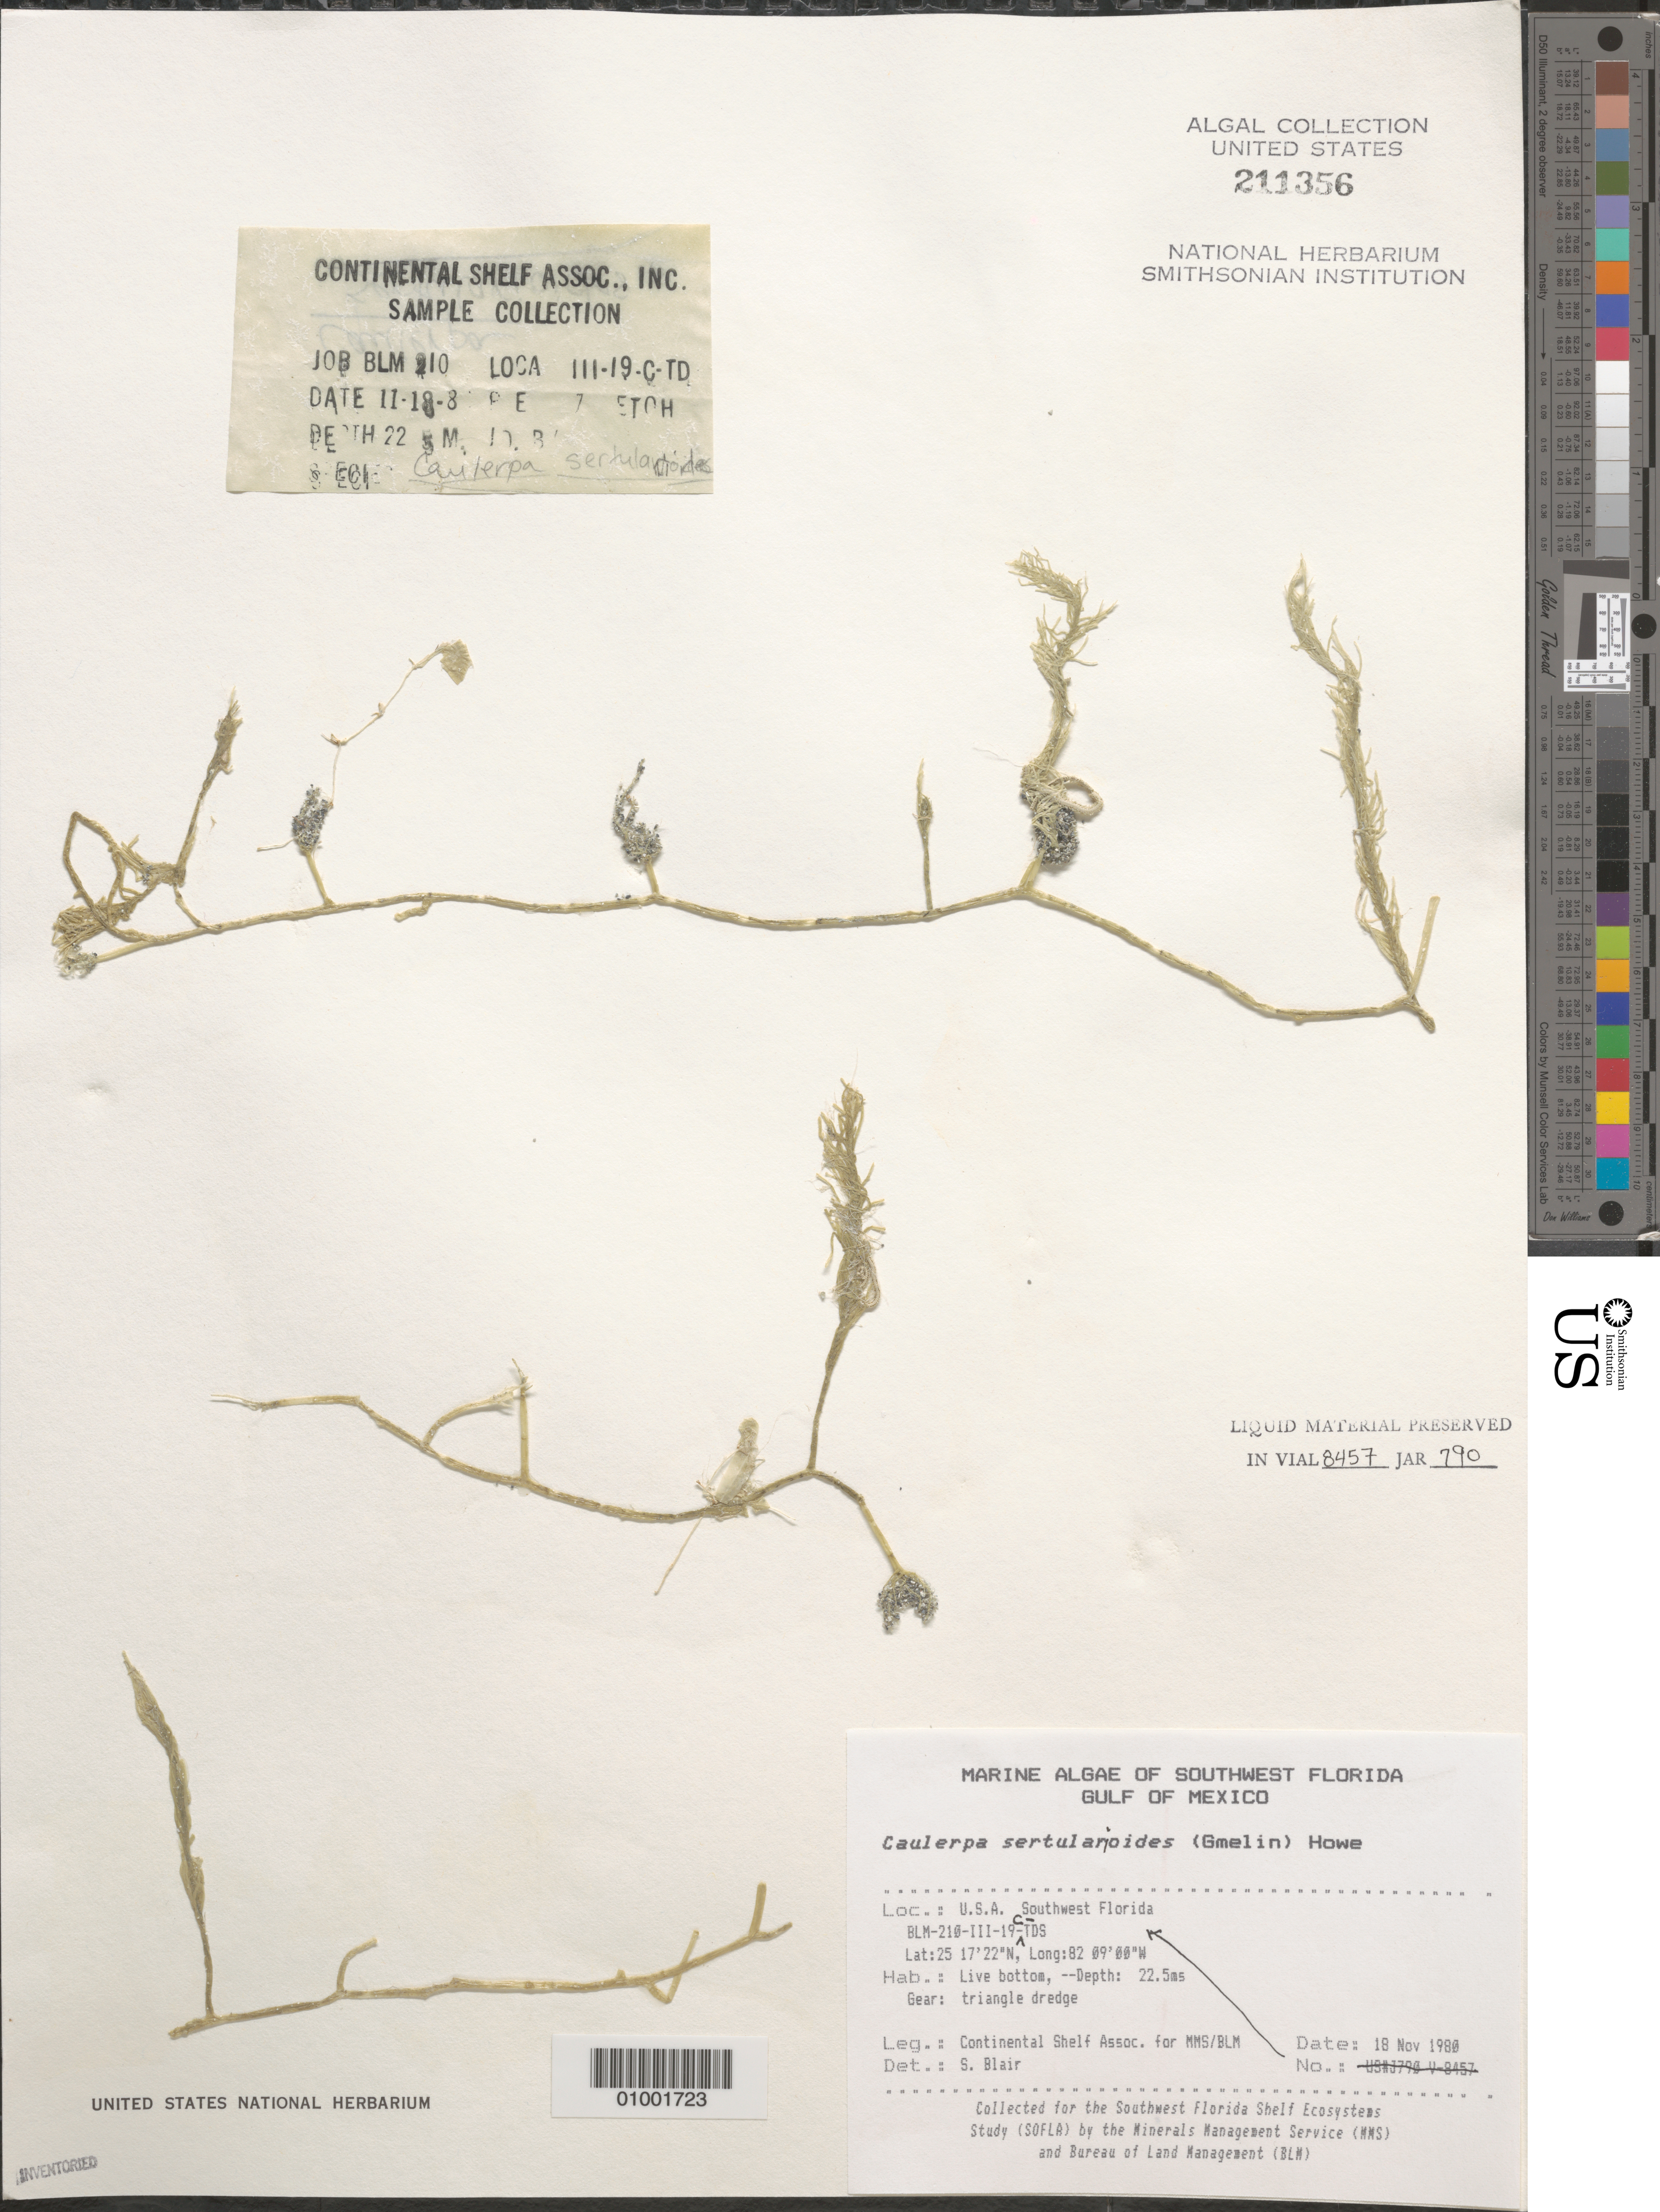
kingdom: Plantae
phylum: Chlorophyta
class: Ulvophyceae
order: Bryopsidales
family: Caulerpaceae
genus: Caulerpa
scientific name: Caulerpa sertularioides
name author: (S.G. Gmel.) M. Howe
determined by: Blair, S. M.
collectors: Continental Shelf Associates for the MMS/BLM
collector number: BLM-210-III-19-C-TDS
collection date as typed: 18 Nov 1980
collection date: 1980-11-18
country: United States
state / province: Florida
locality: Gulf of Mexico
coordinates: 25 17'22"N, 82 09'00"W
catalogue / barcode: US 211356